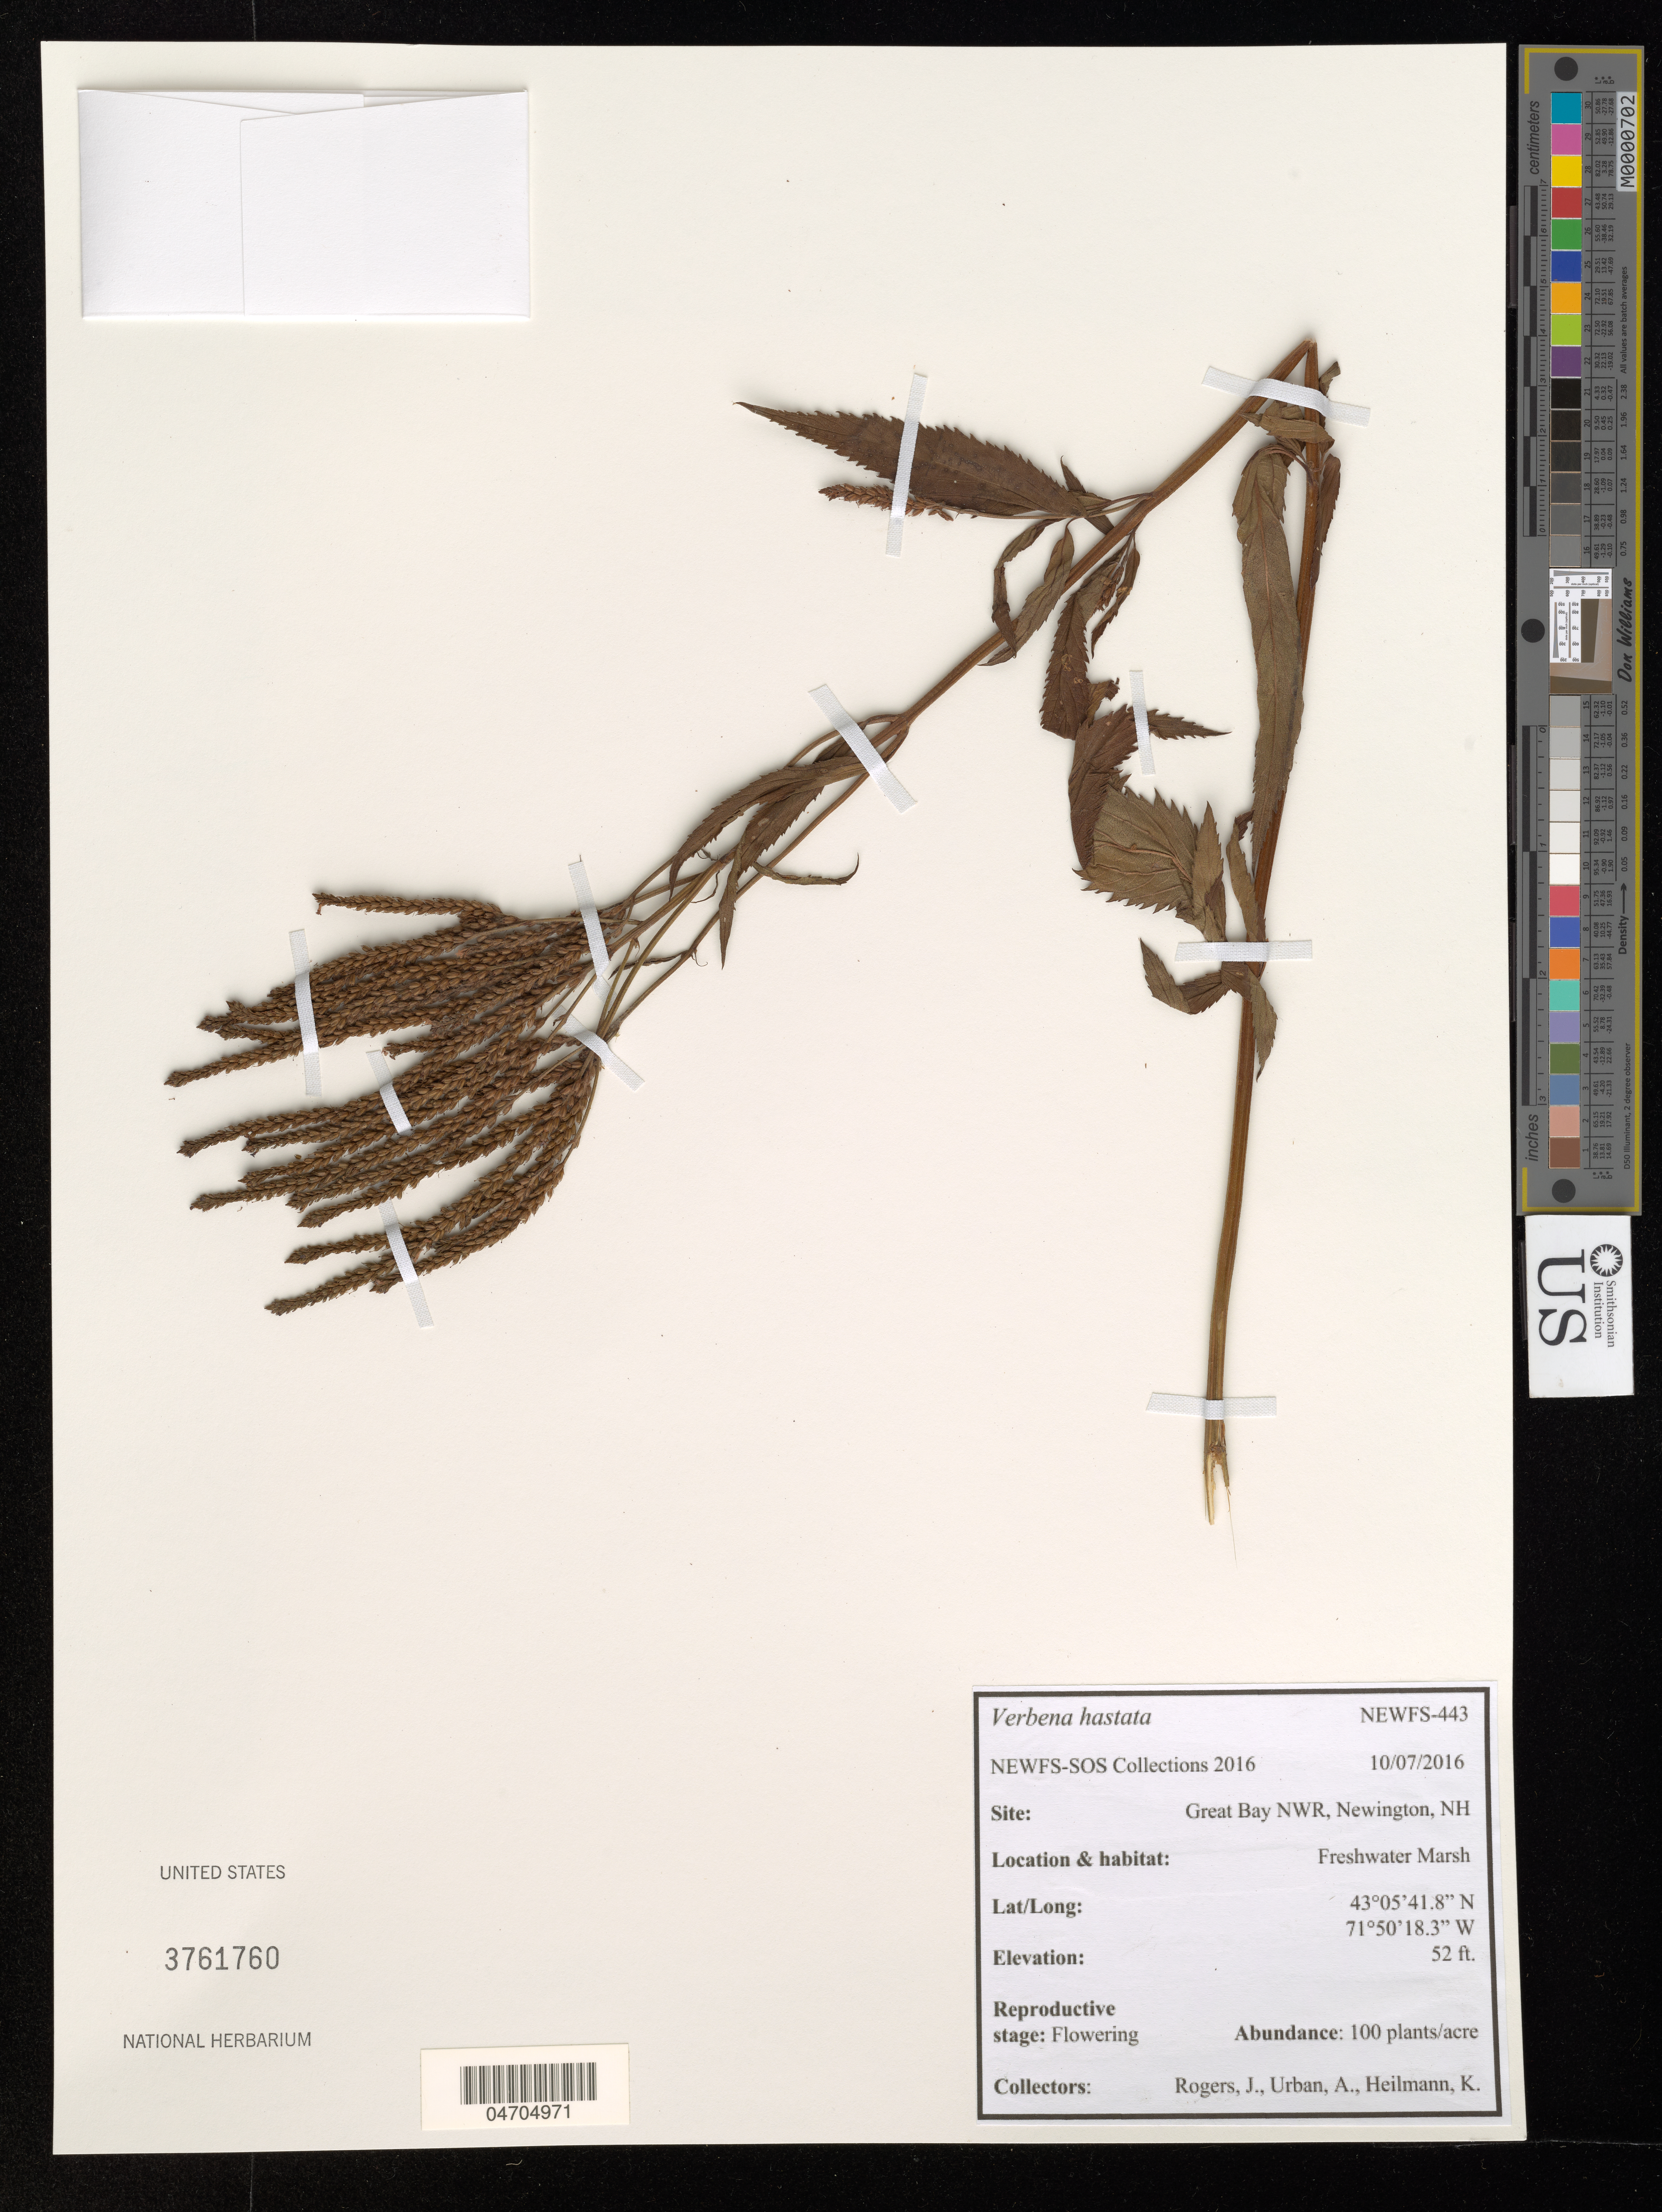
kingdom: Plantae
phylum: Tracheophyta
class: Magnoliopsida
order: Lamiales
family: Verbenaceae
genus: Verbena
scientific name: Verbena hastata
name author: L.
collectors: J. Rogers, A. Urban & K. Heilmann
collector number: NEWFS-443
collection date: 2016-10-07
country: United States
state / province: New Hampshire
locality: Great Bay NWR, Newington.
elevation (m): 16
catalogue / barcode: US 3761760